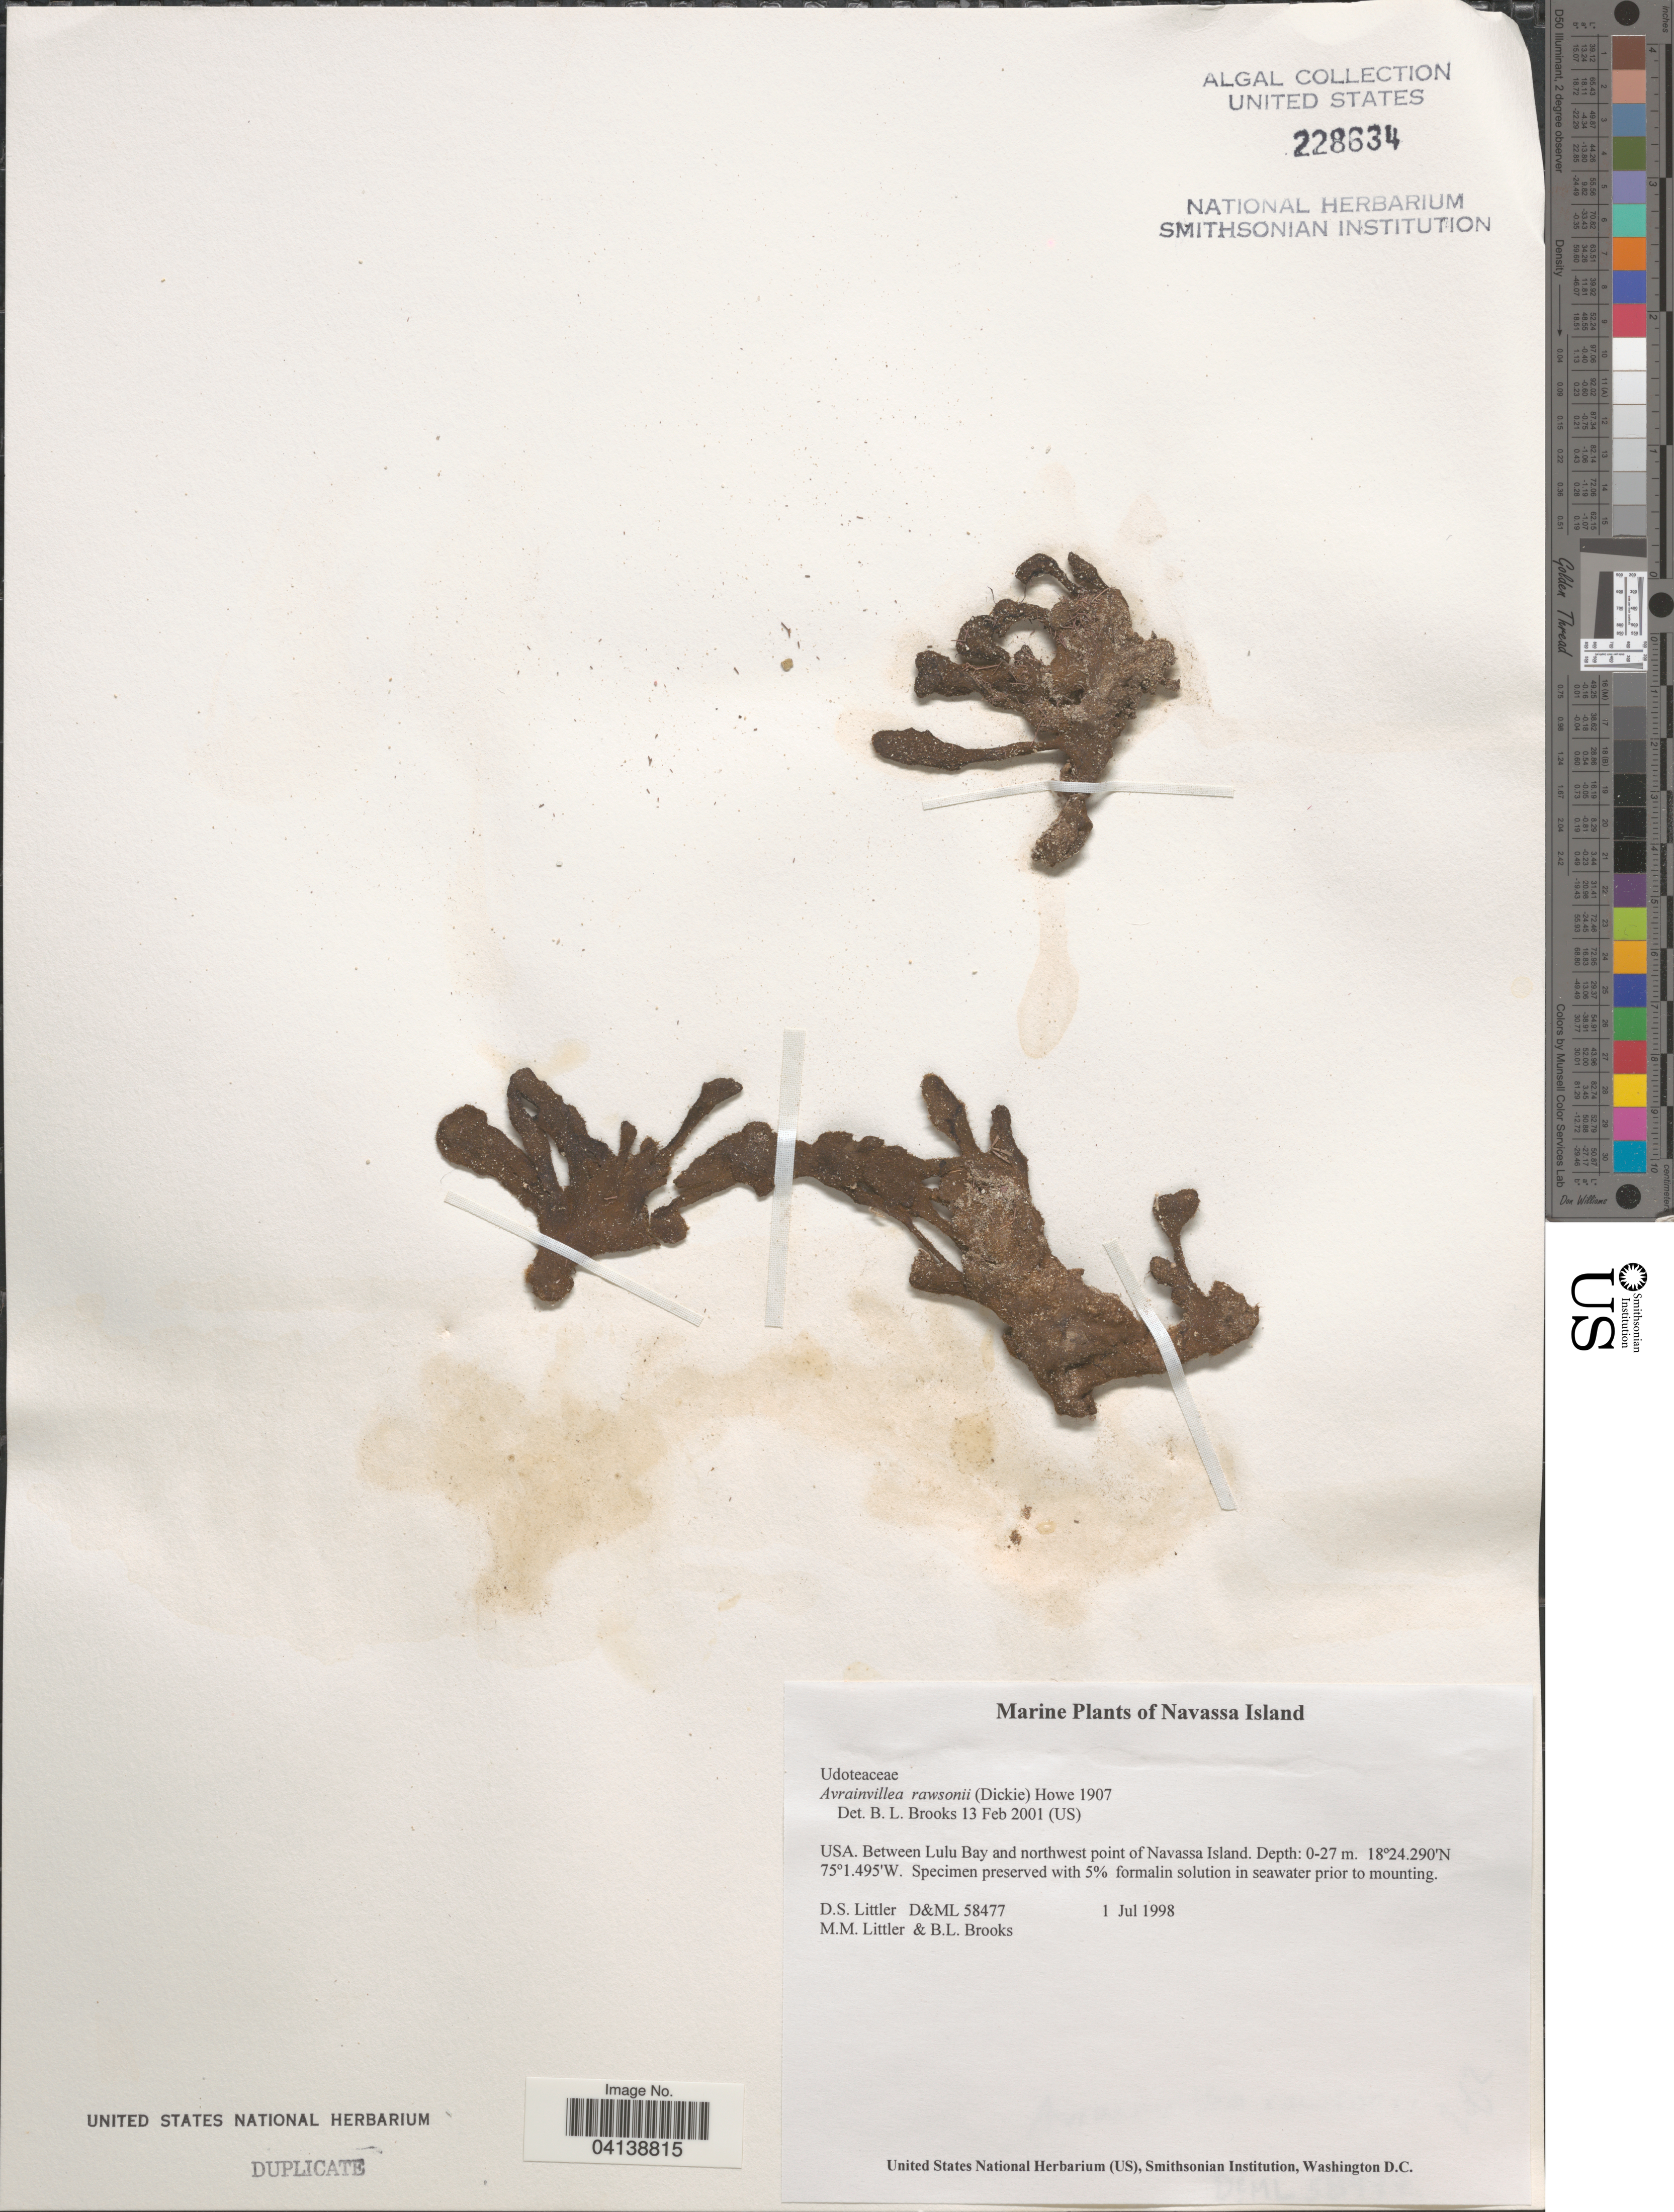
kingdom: Plantae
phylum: Chlorophyta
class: Ulvophyceae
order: Bryopsidales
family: Dichotomosiphonaceae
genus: Avrainvillea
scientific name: Avrainvillea rawsonii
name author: (Dickie) M. Howe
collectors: D. S. Littler & B. Brooks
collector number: D&ML58477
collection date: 1998-07-01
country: Navassa Island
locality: Between Lulu Bay and northwest point of Navassa Island.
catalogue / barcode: US 228634